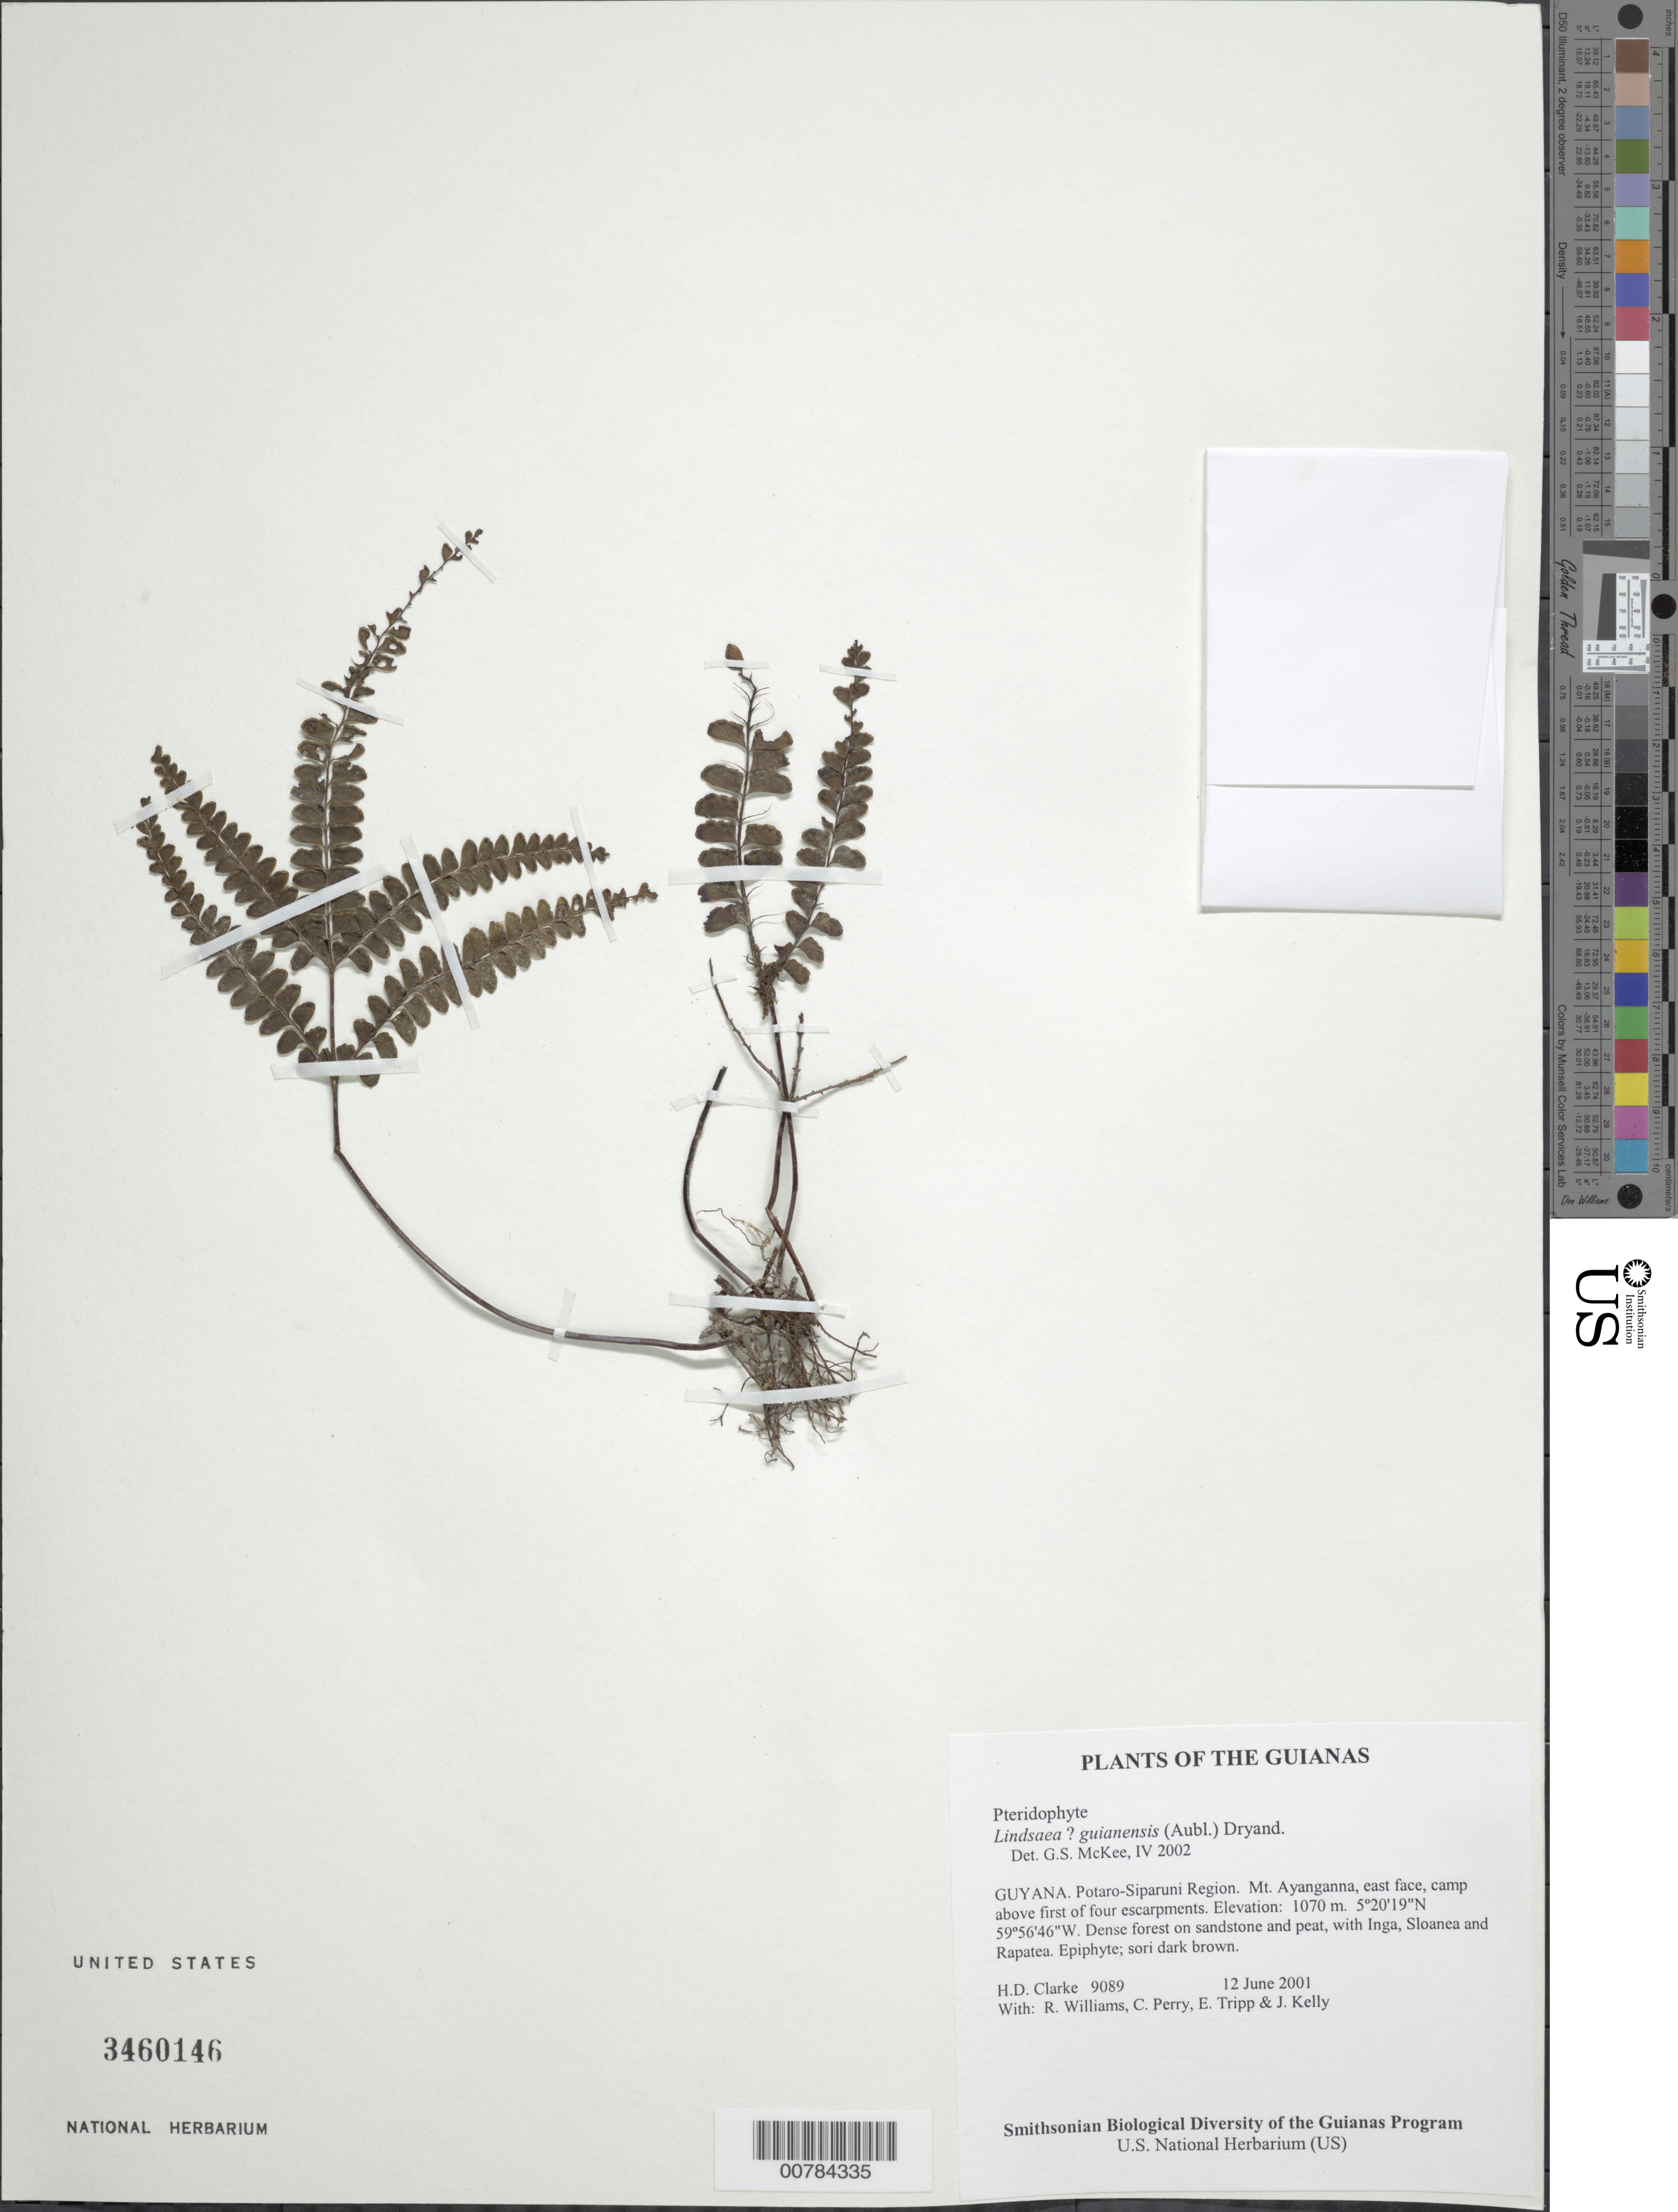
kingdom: Plantae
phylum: Tracheophyta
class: Polypodiopsida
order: Polypodiales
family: Lindsaeaceae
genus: Lindsaea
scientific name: Lindsaea guianensis subsp. guianensis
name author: (Aubl.) Dryand.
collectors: H. D. Clarke, R. Williams, C. Perry, E. Tripp & J. Kelly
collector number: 9089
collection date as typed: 12 June 2001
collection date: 2001-06-12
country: Guyana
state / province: Potaro-Siparuni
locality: Mt. Ayanganna, east face, camp above first of four escarpments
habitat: Dense forest on sandstone and peat, with Inga, Sloanea and Rapatea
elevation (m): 1070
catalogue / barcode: US 3460146